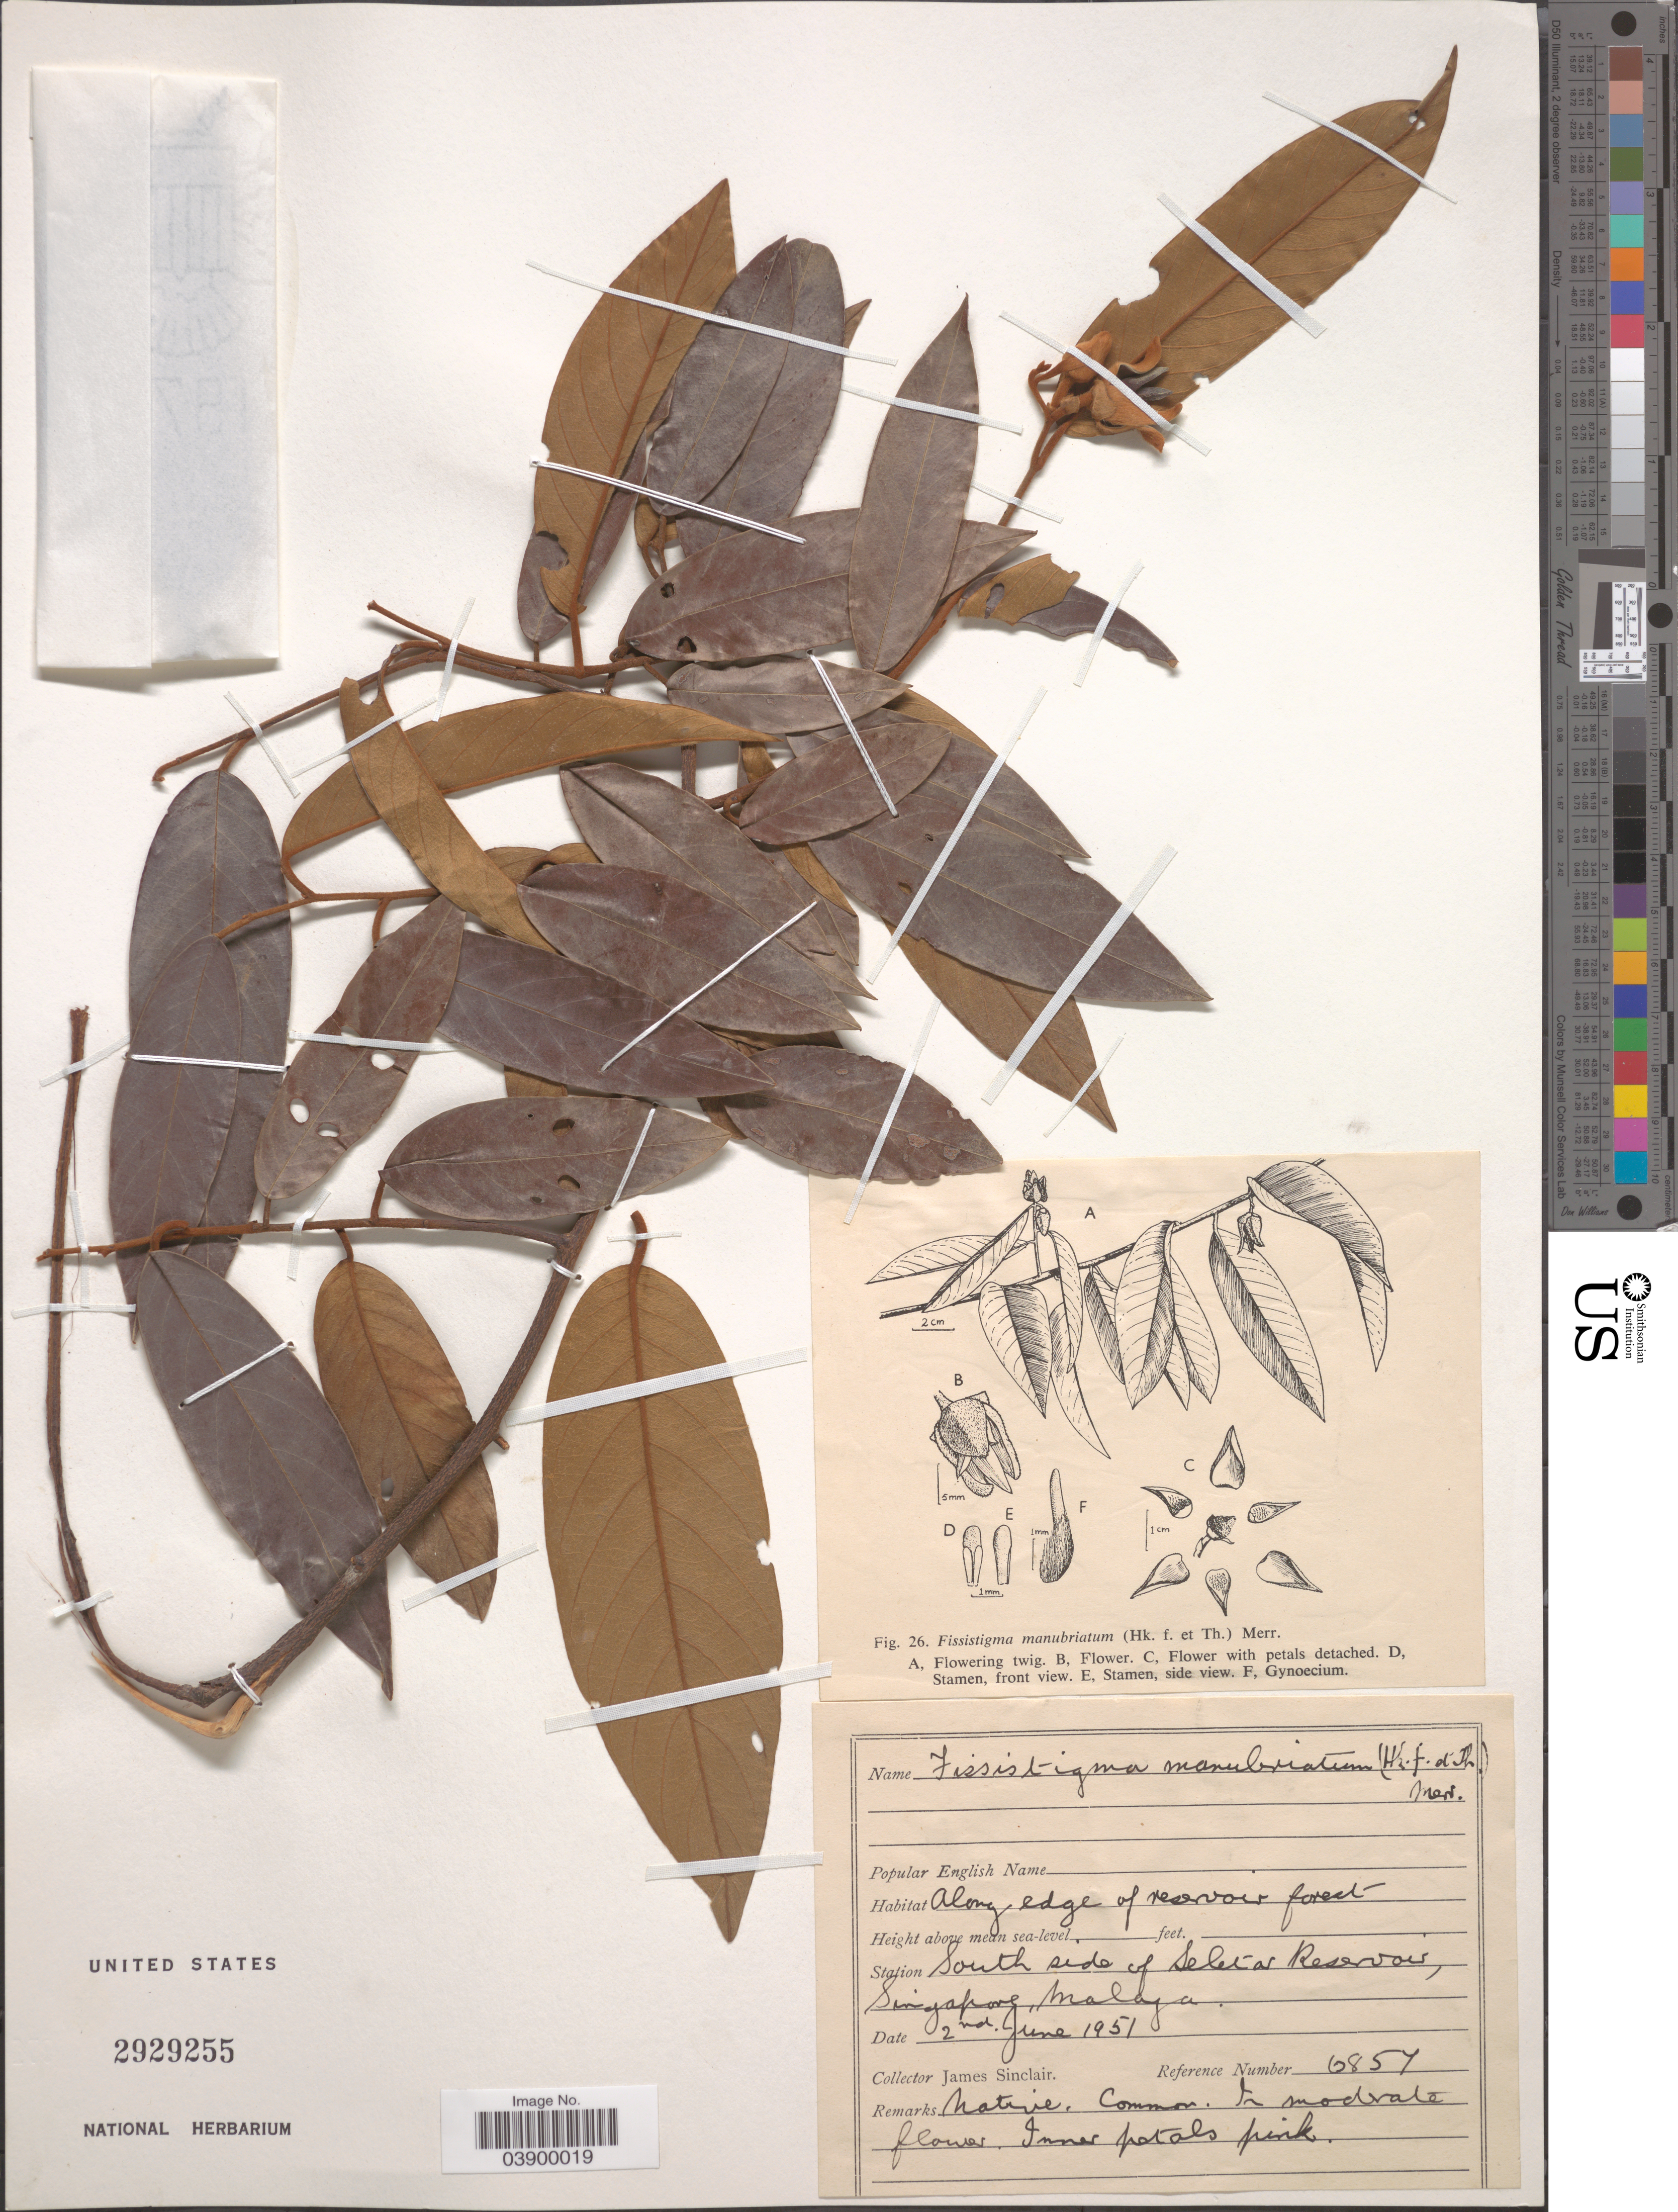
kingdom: Plantae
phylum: Tracheophyta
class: Magnoliopsida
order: Magnoliales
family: Annonaceae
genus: Fissistigma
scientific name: Fissistigma manubriatum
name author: (Hook. f. & Thomson) Merr.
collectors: J. Sinclair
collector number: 6857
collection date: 1951-06-02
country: Singapore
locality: Station South side of Seletar Reservoir, Malaya.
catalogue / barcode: US 2929255